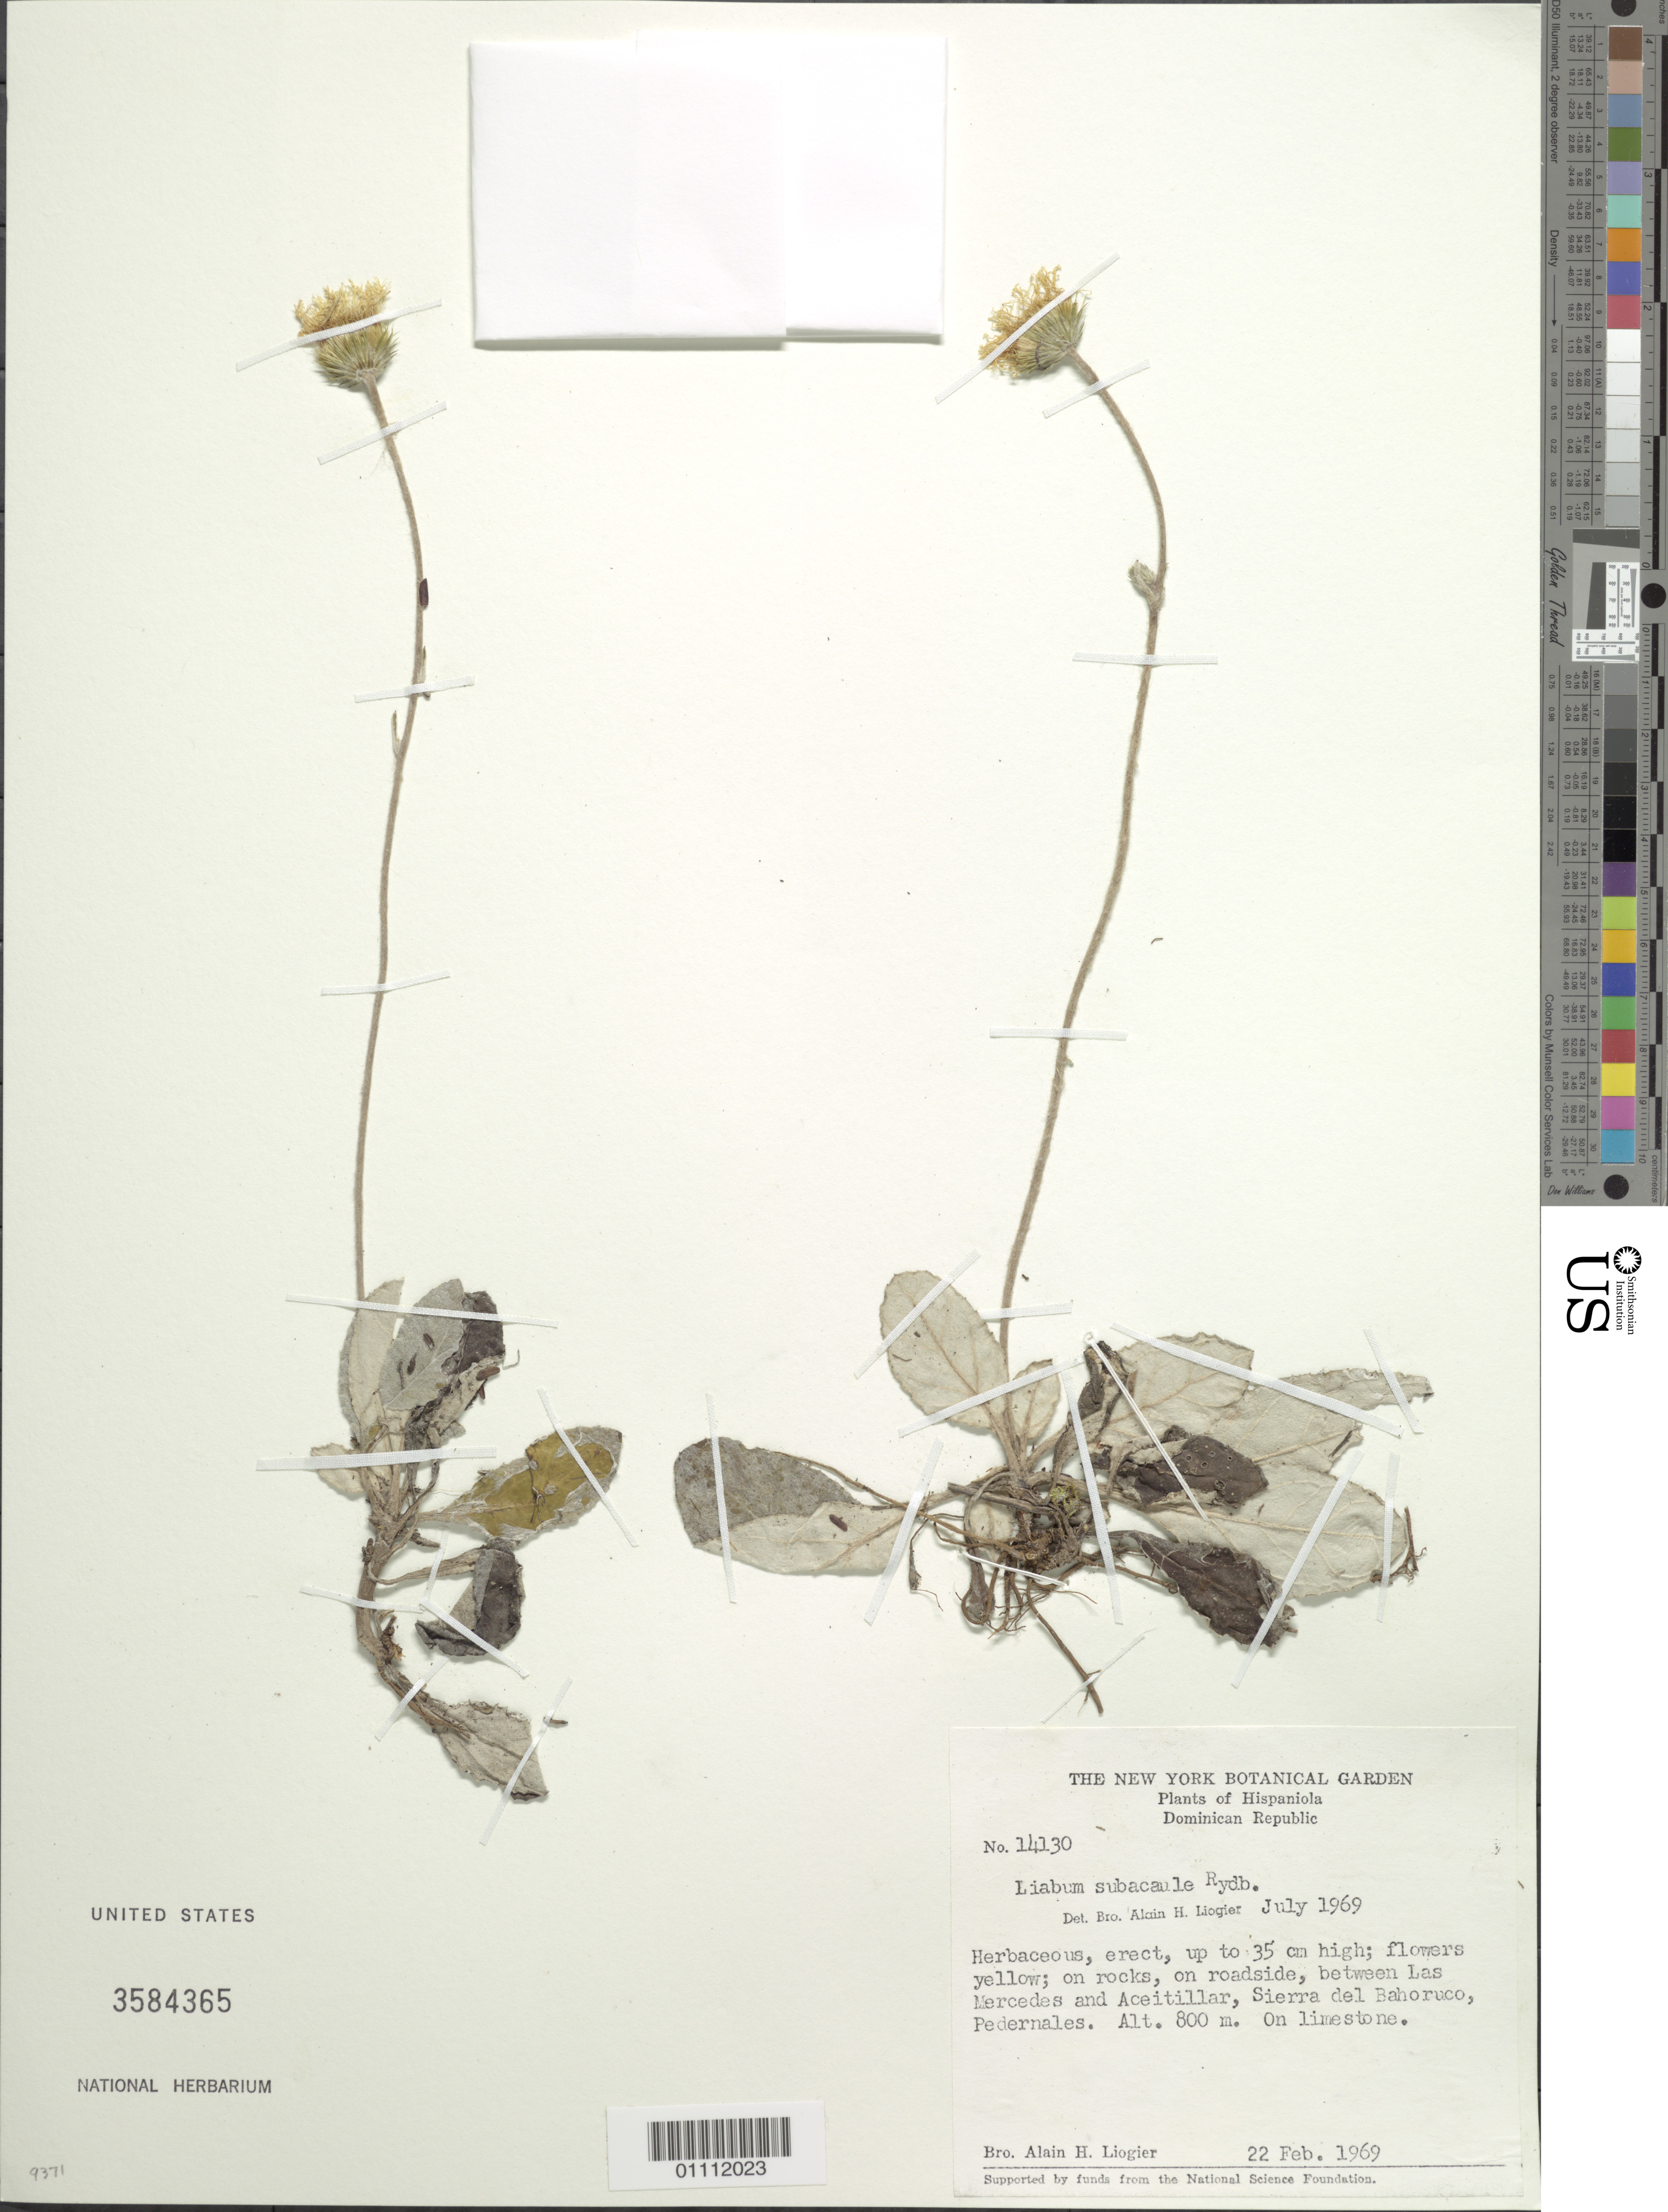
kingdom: Plantae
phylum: Tracheophyta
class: Magnoliopsida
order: Asterales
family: Asteraceae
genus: Liabum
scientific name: Liabum subacaule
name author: Rydb.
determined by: Liogier, Alain H.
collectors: A. H. Liogier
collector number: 14130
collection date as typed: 22 Feb 1969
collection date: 1969-02-22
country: Dominican Republic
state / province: Pedernales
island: Hispaniola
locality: Sierra del Bahoruco, Las Mercedes to Aceitillar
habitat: On limestone; on rocks, on roadside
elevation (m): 800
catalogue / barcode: US 3584365